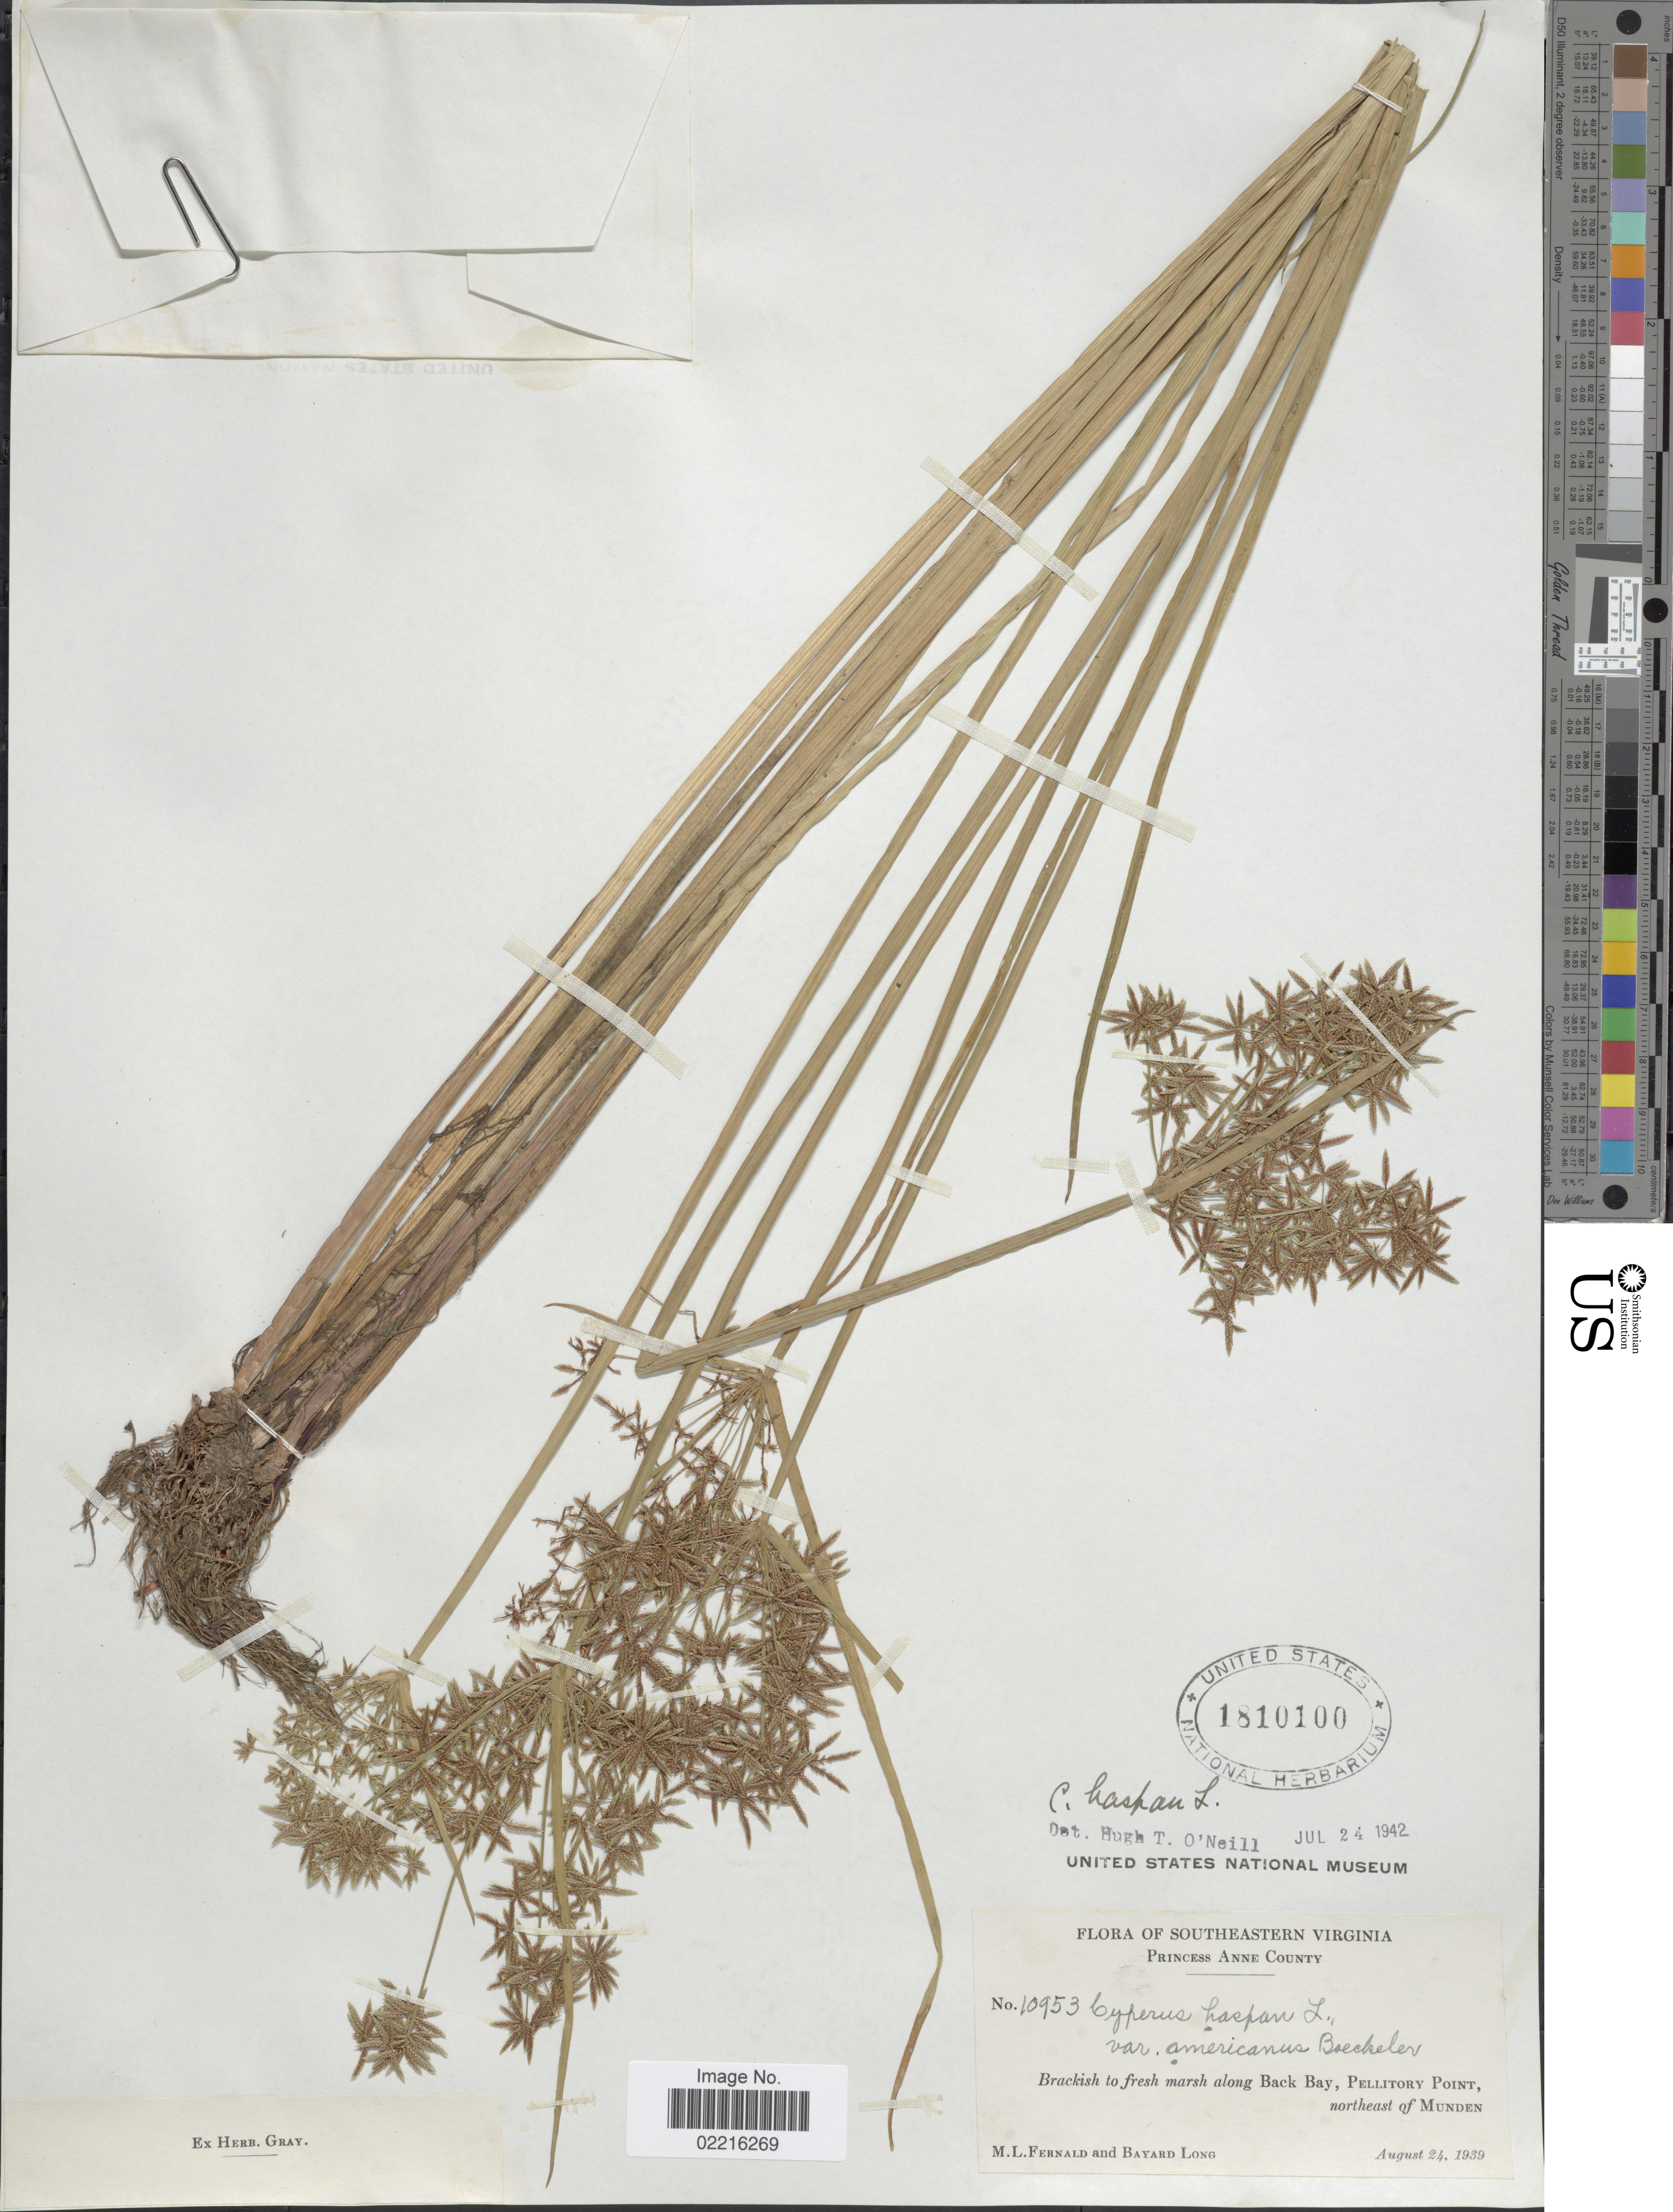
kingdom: Plantae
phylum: Tracheophyta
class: Liliopsida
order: Poales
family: Cyperaceae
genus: Cyperus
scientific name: Cyperus haspan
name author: L.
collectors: M. L. Fernald & B. Long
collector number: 10953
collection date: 1939-08-24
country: United States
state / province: Virginia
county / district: City of Virginia Beach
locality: Southeastern Virginia, Princess Anne (=historic county name) County, along Back Bay, Pellitory Point, northeast of Munden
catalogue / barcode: US 1810100